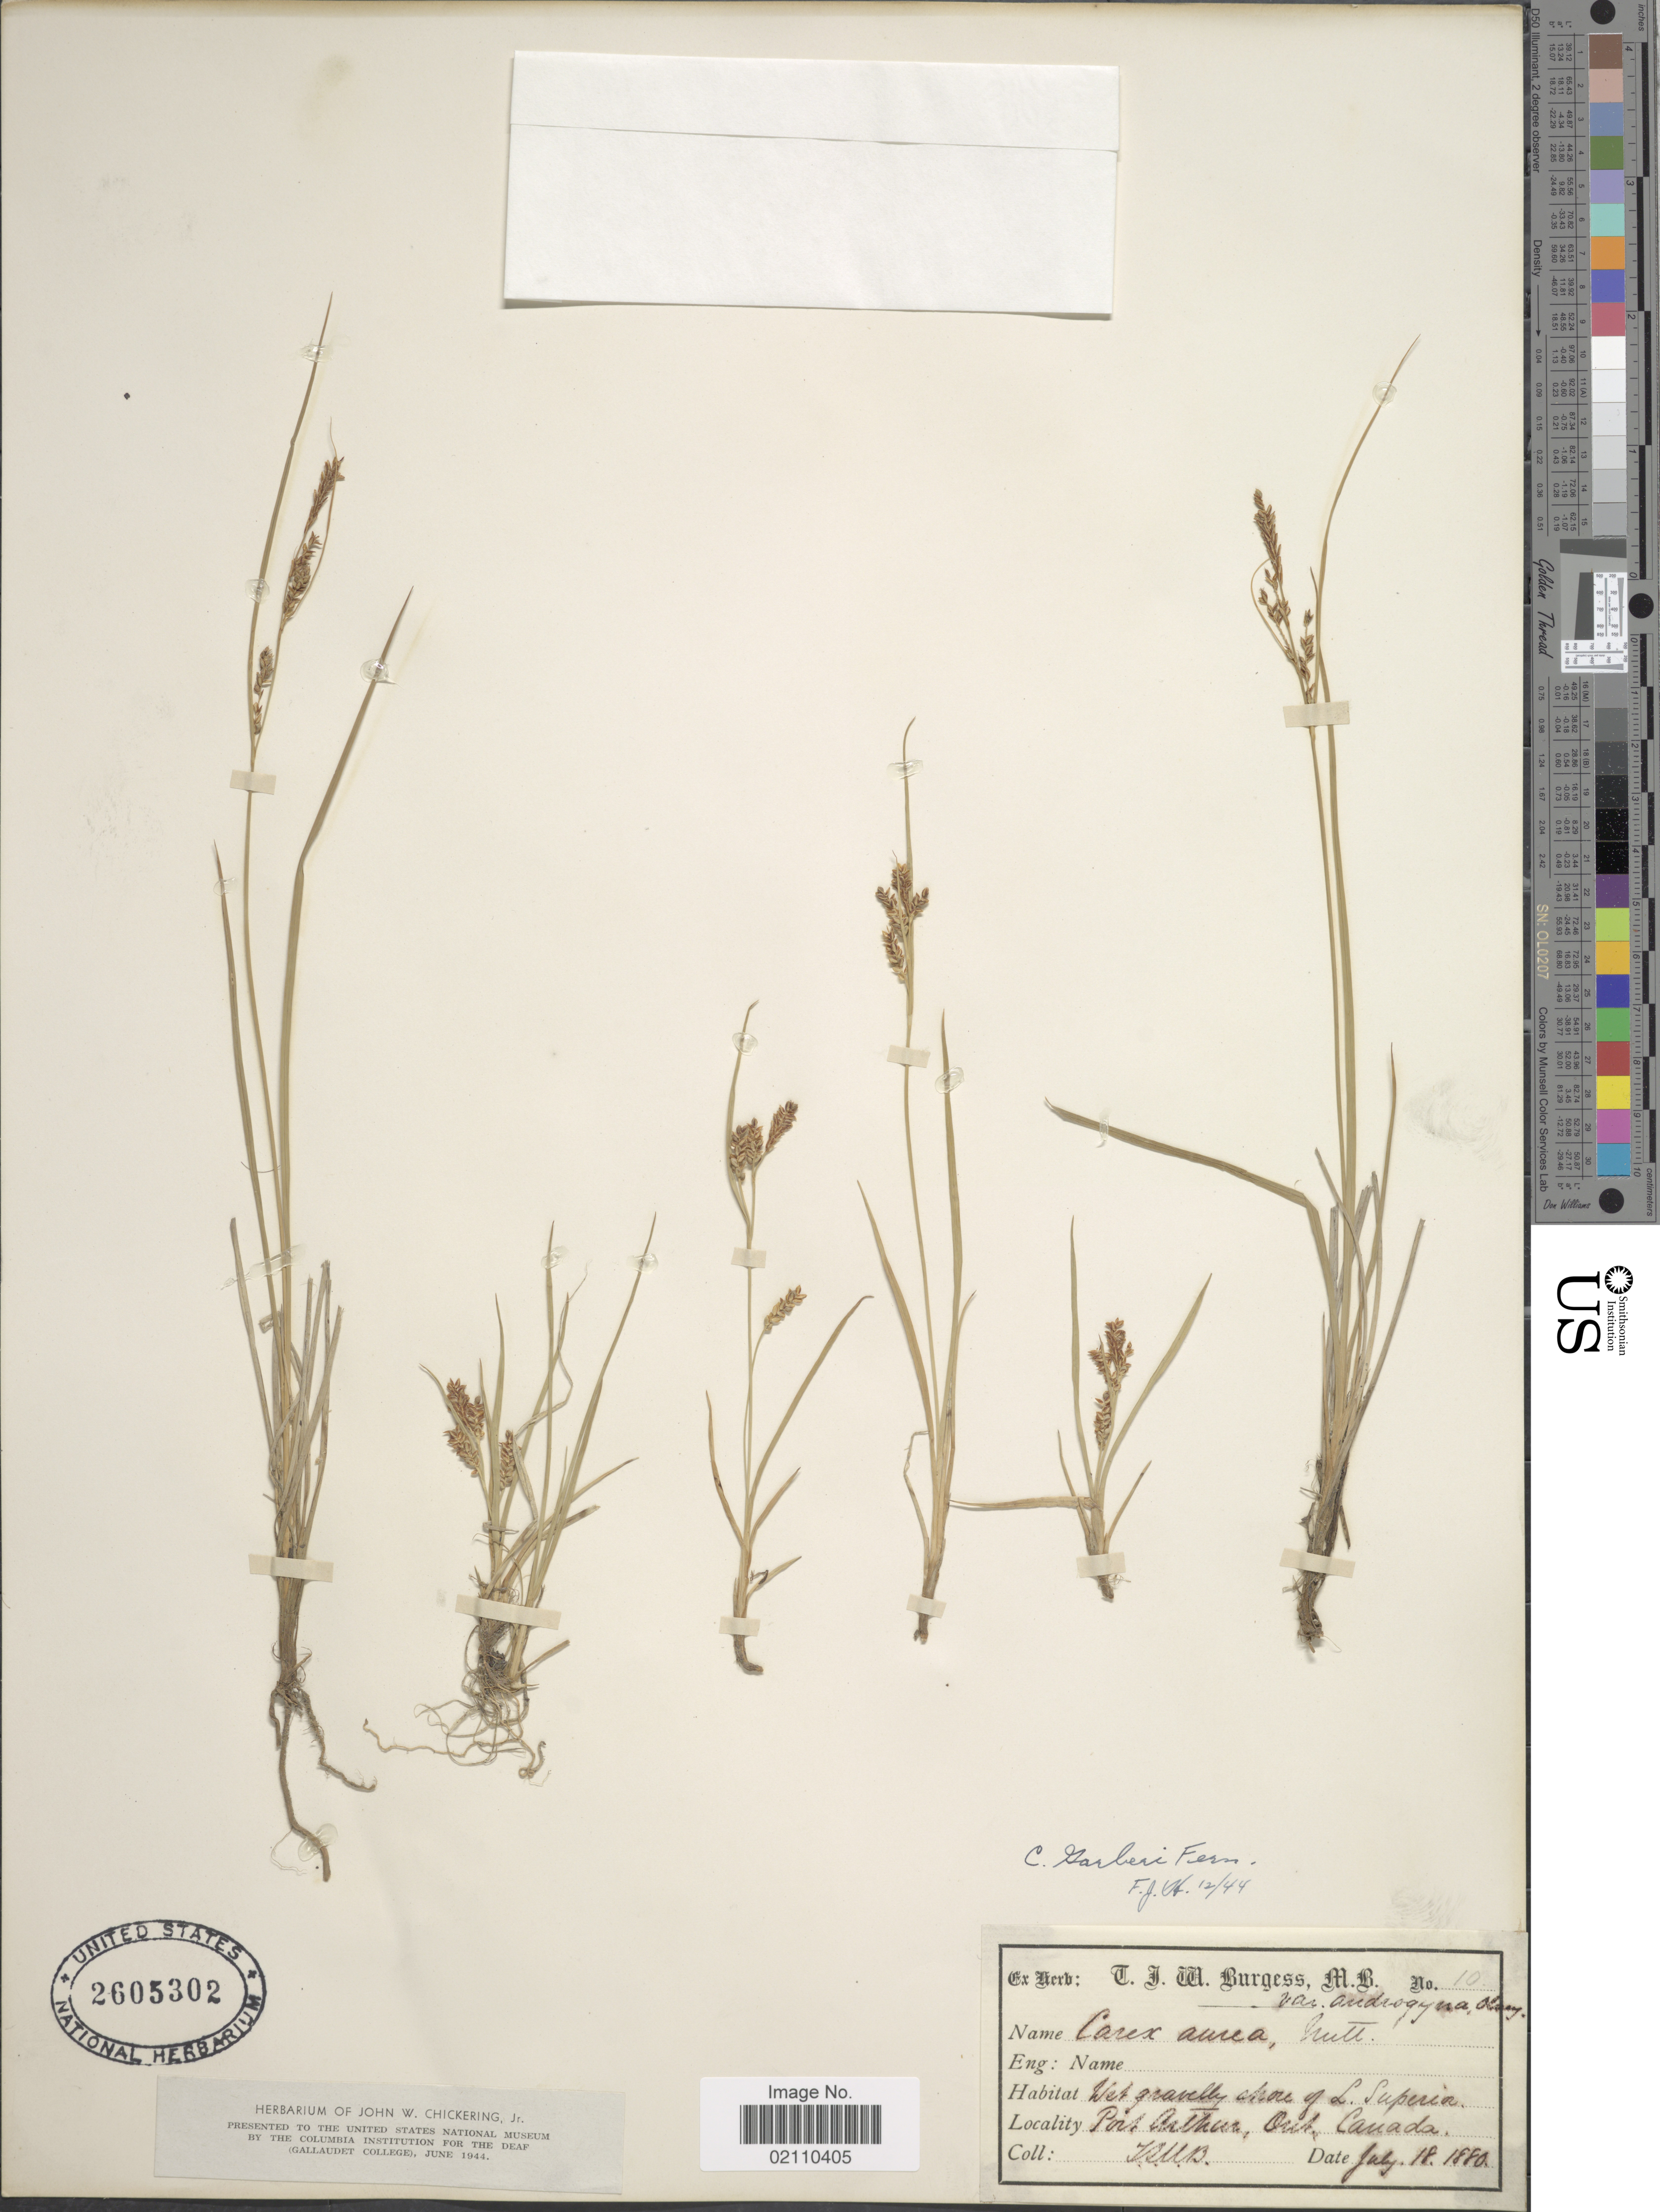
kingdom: Plantae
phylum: Tracheophyta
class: Liliopsida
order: Poales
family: Cyperaceae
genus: Carex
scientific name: Carex garberi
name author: Fernald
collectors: T. Burgess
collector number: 10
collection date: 1880-07-18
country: Canada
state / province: Ontario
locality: Port Arthur, wet gravelly shore of L. Superior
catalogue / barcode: US 2605302